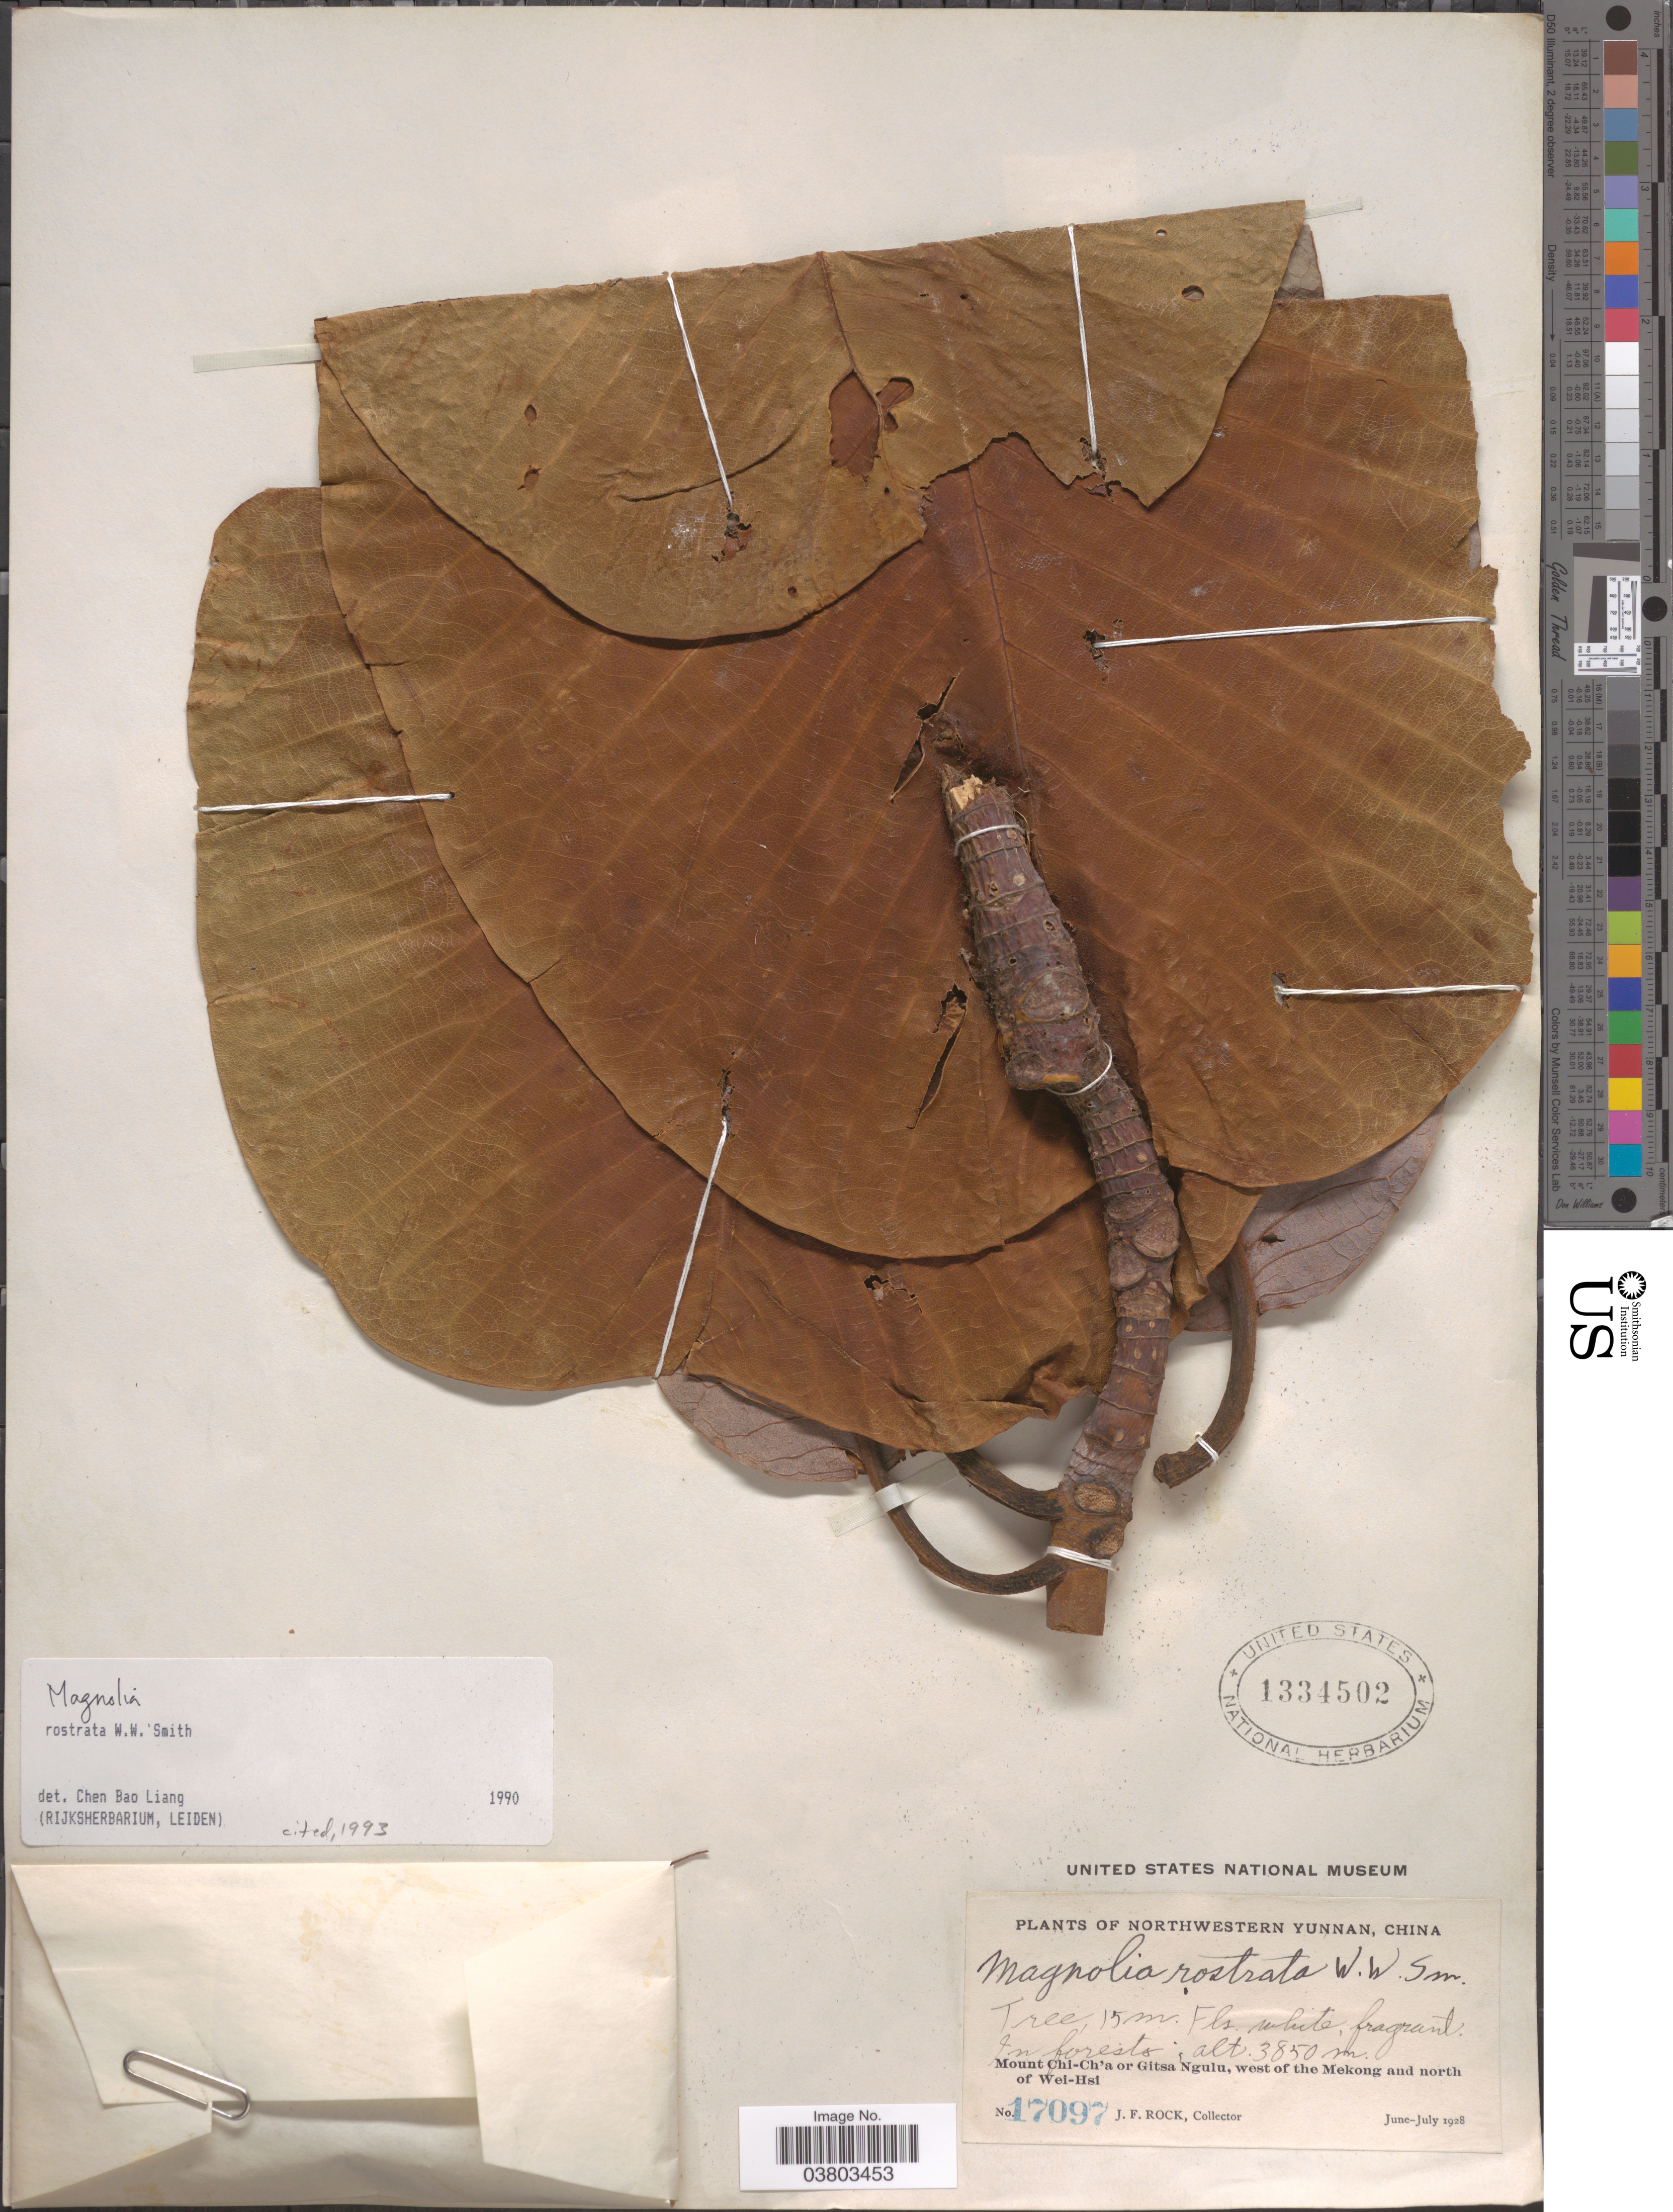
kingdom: Plantae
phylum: Tracheophyta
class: Magnoliopsida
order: Magnoliales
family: Magnoliaceae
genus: Magnolia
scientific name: Magnolia rostrata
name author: W.W. Sm.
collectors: J. Rock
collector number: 17097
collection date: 1928-06/1928-07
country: China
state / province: Yunnan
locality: Northwestern Yunnan. Mount Chi-Ch'a or Gitsa Ngulu, west of the Mekong and north of Wei-Hsi.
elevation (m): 3850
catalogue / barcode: US 1334502